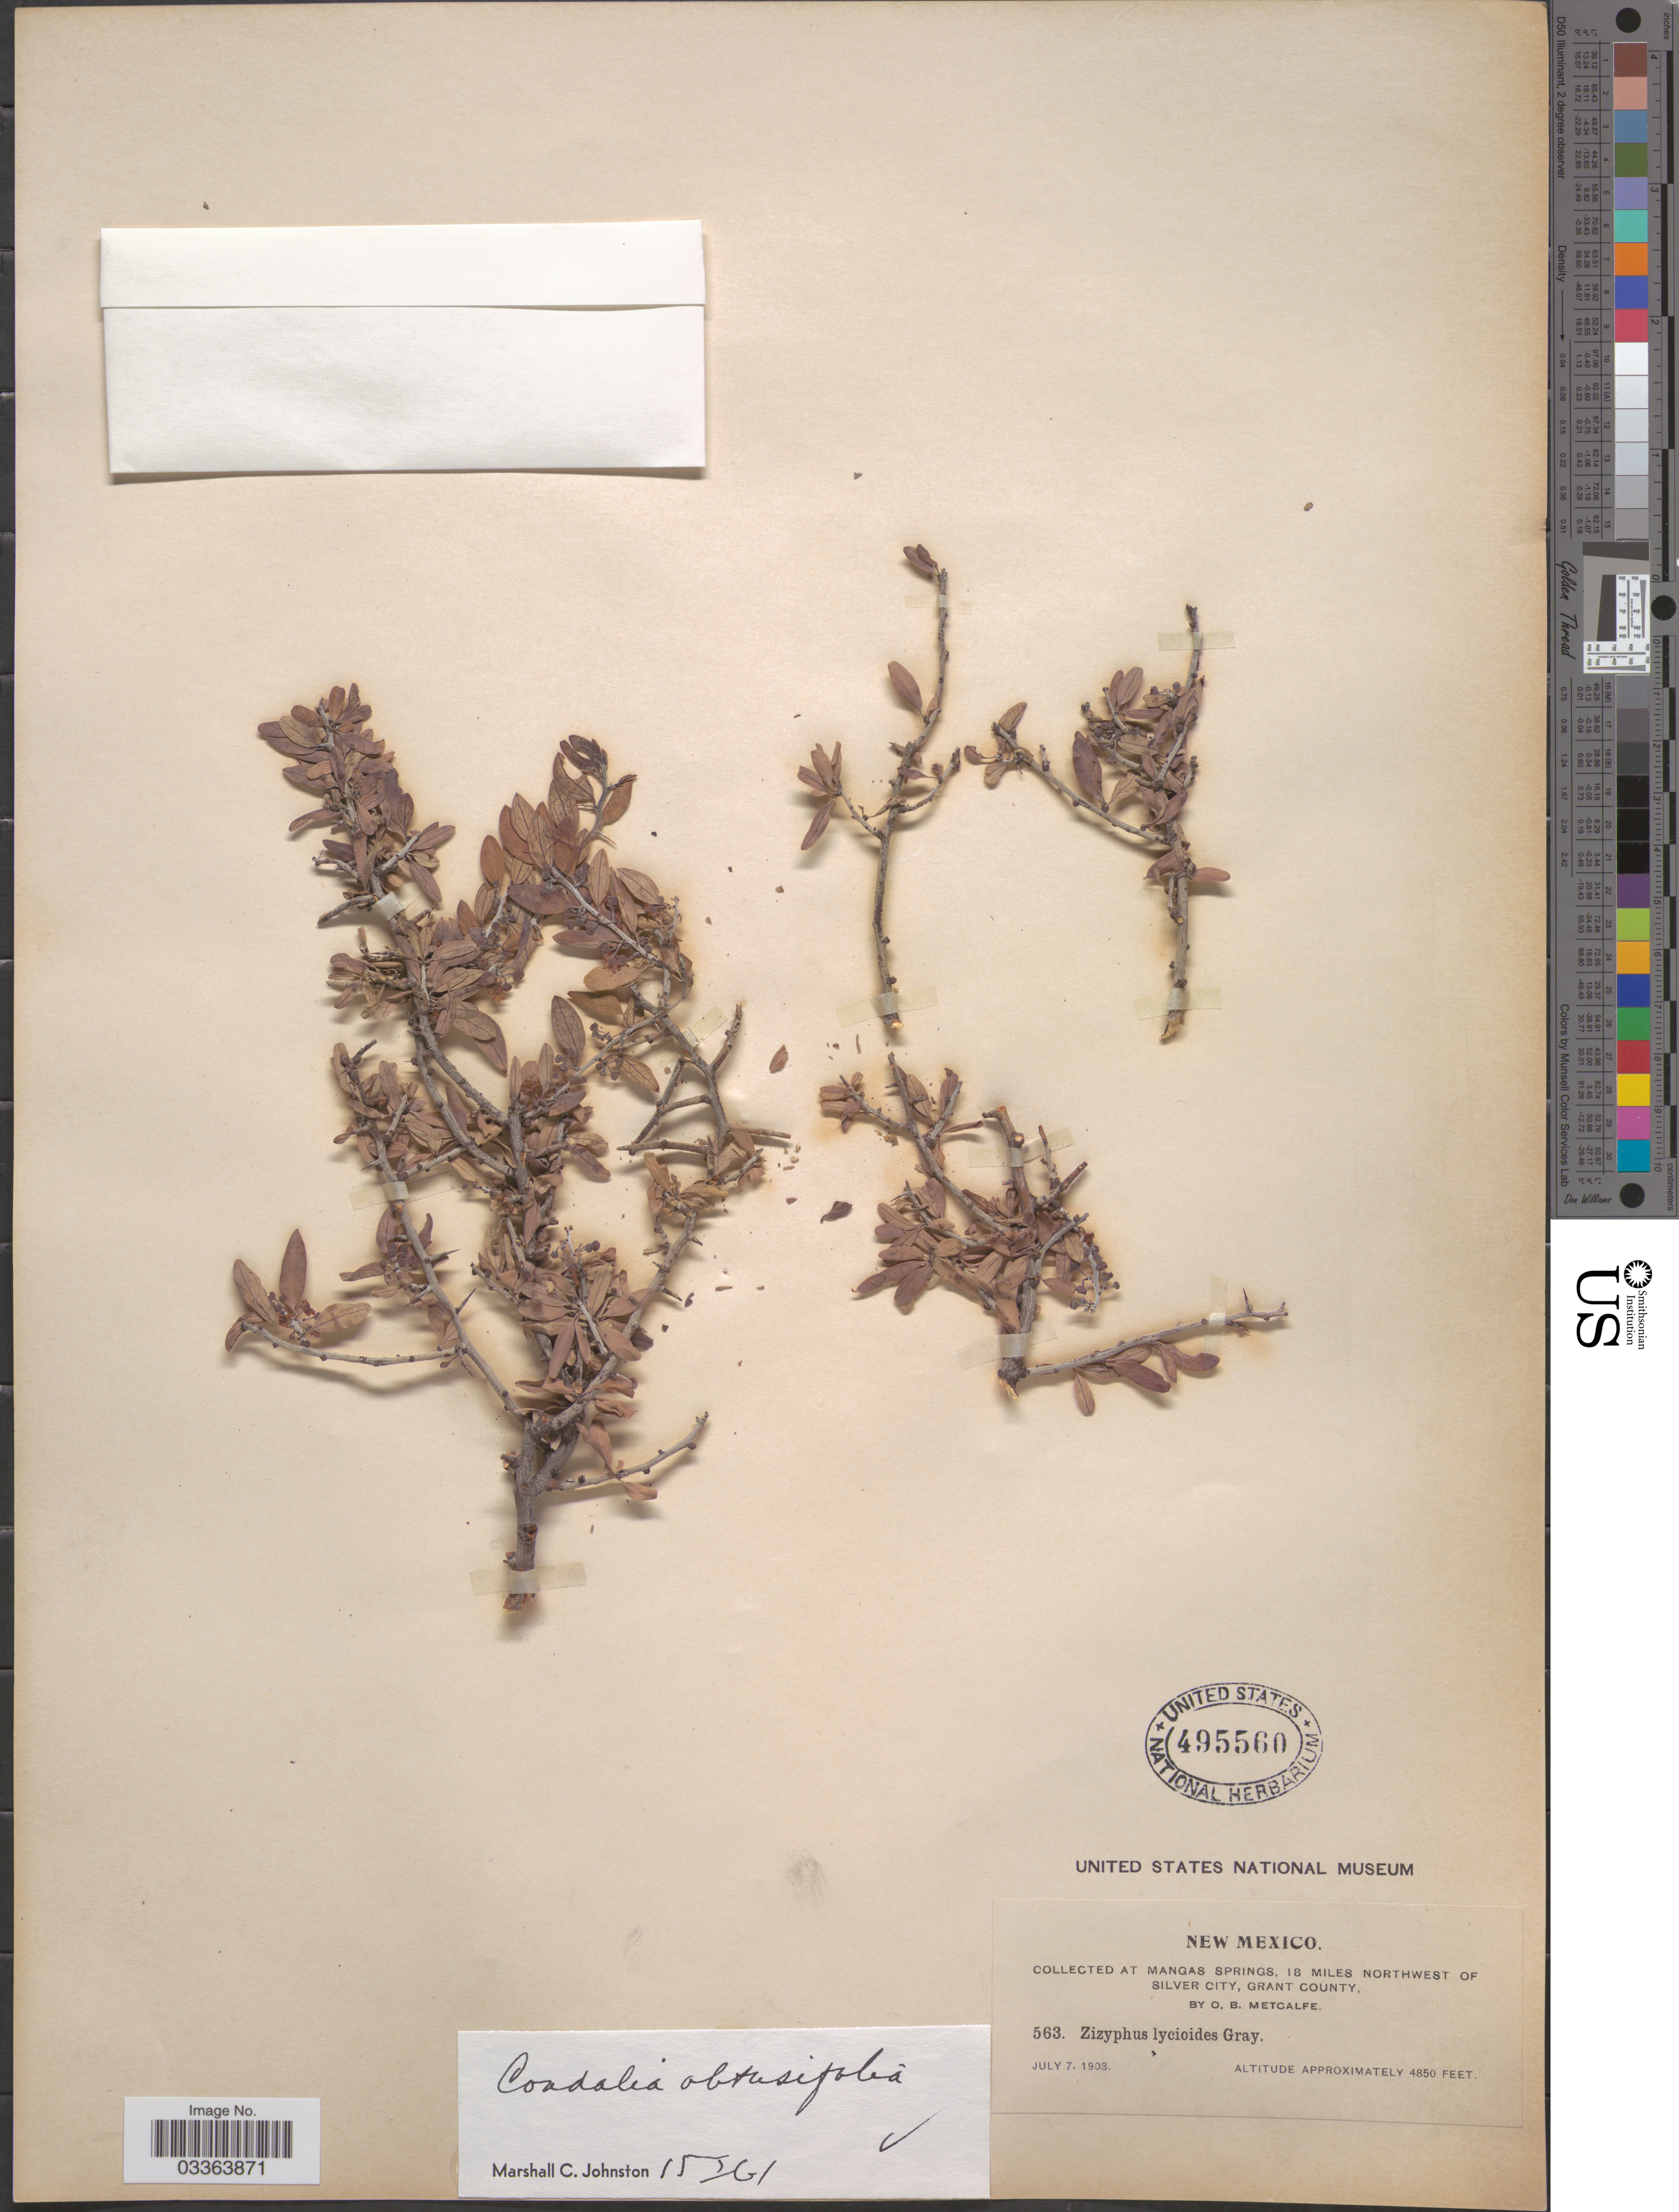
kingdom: Plantae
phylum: Tracheophyta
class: Magnoliopsida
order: Rosales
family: Rhamnaceae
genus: Sarcomphalus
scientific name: Sarcomphalus obtusifolius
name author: (Hook. ex Torr. & A. Gray) Hauenschild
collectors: O. B. Metcalfe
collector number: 563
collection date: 1903-07-07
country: United States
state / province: New Mexico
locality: At Mangas Springs, 18 miles northwest of Silver City, Grant County.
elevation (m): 1478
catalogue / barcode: US 495560